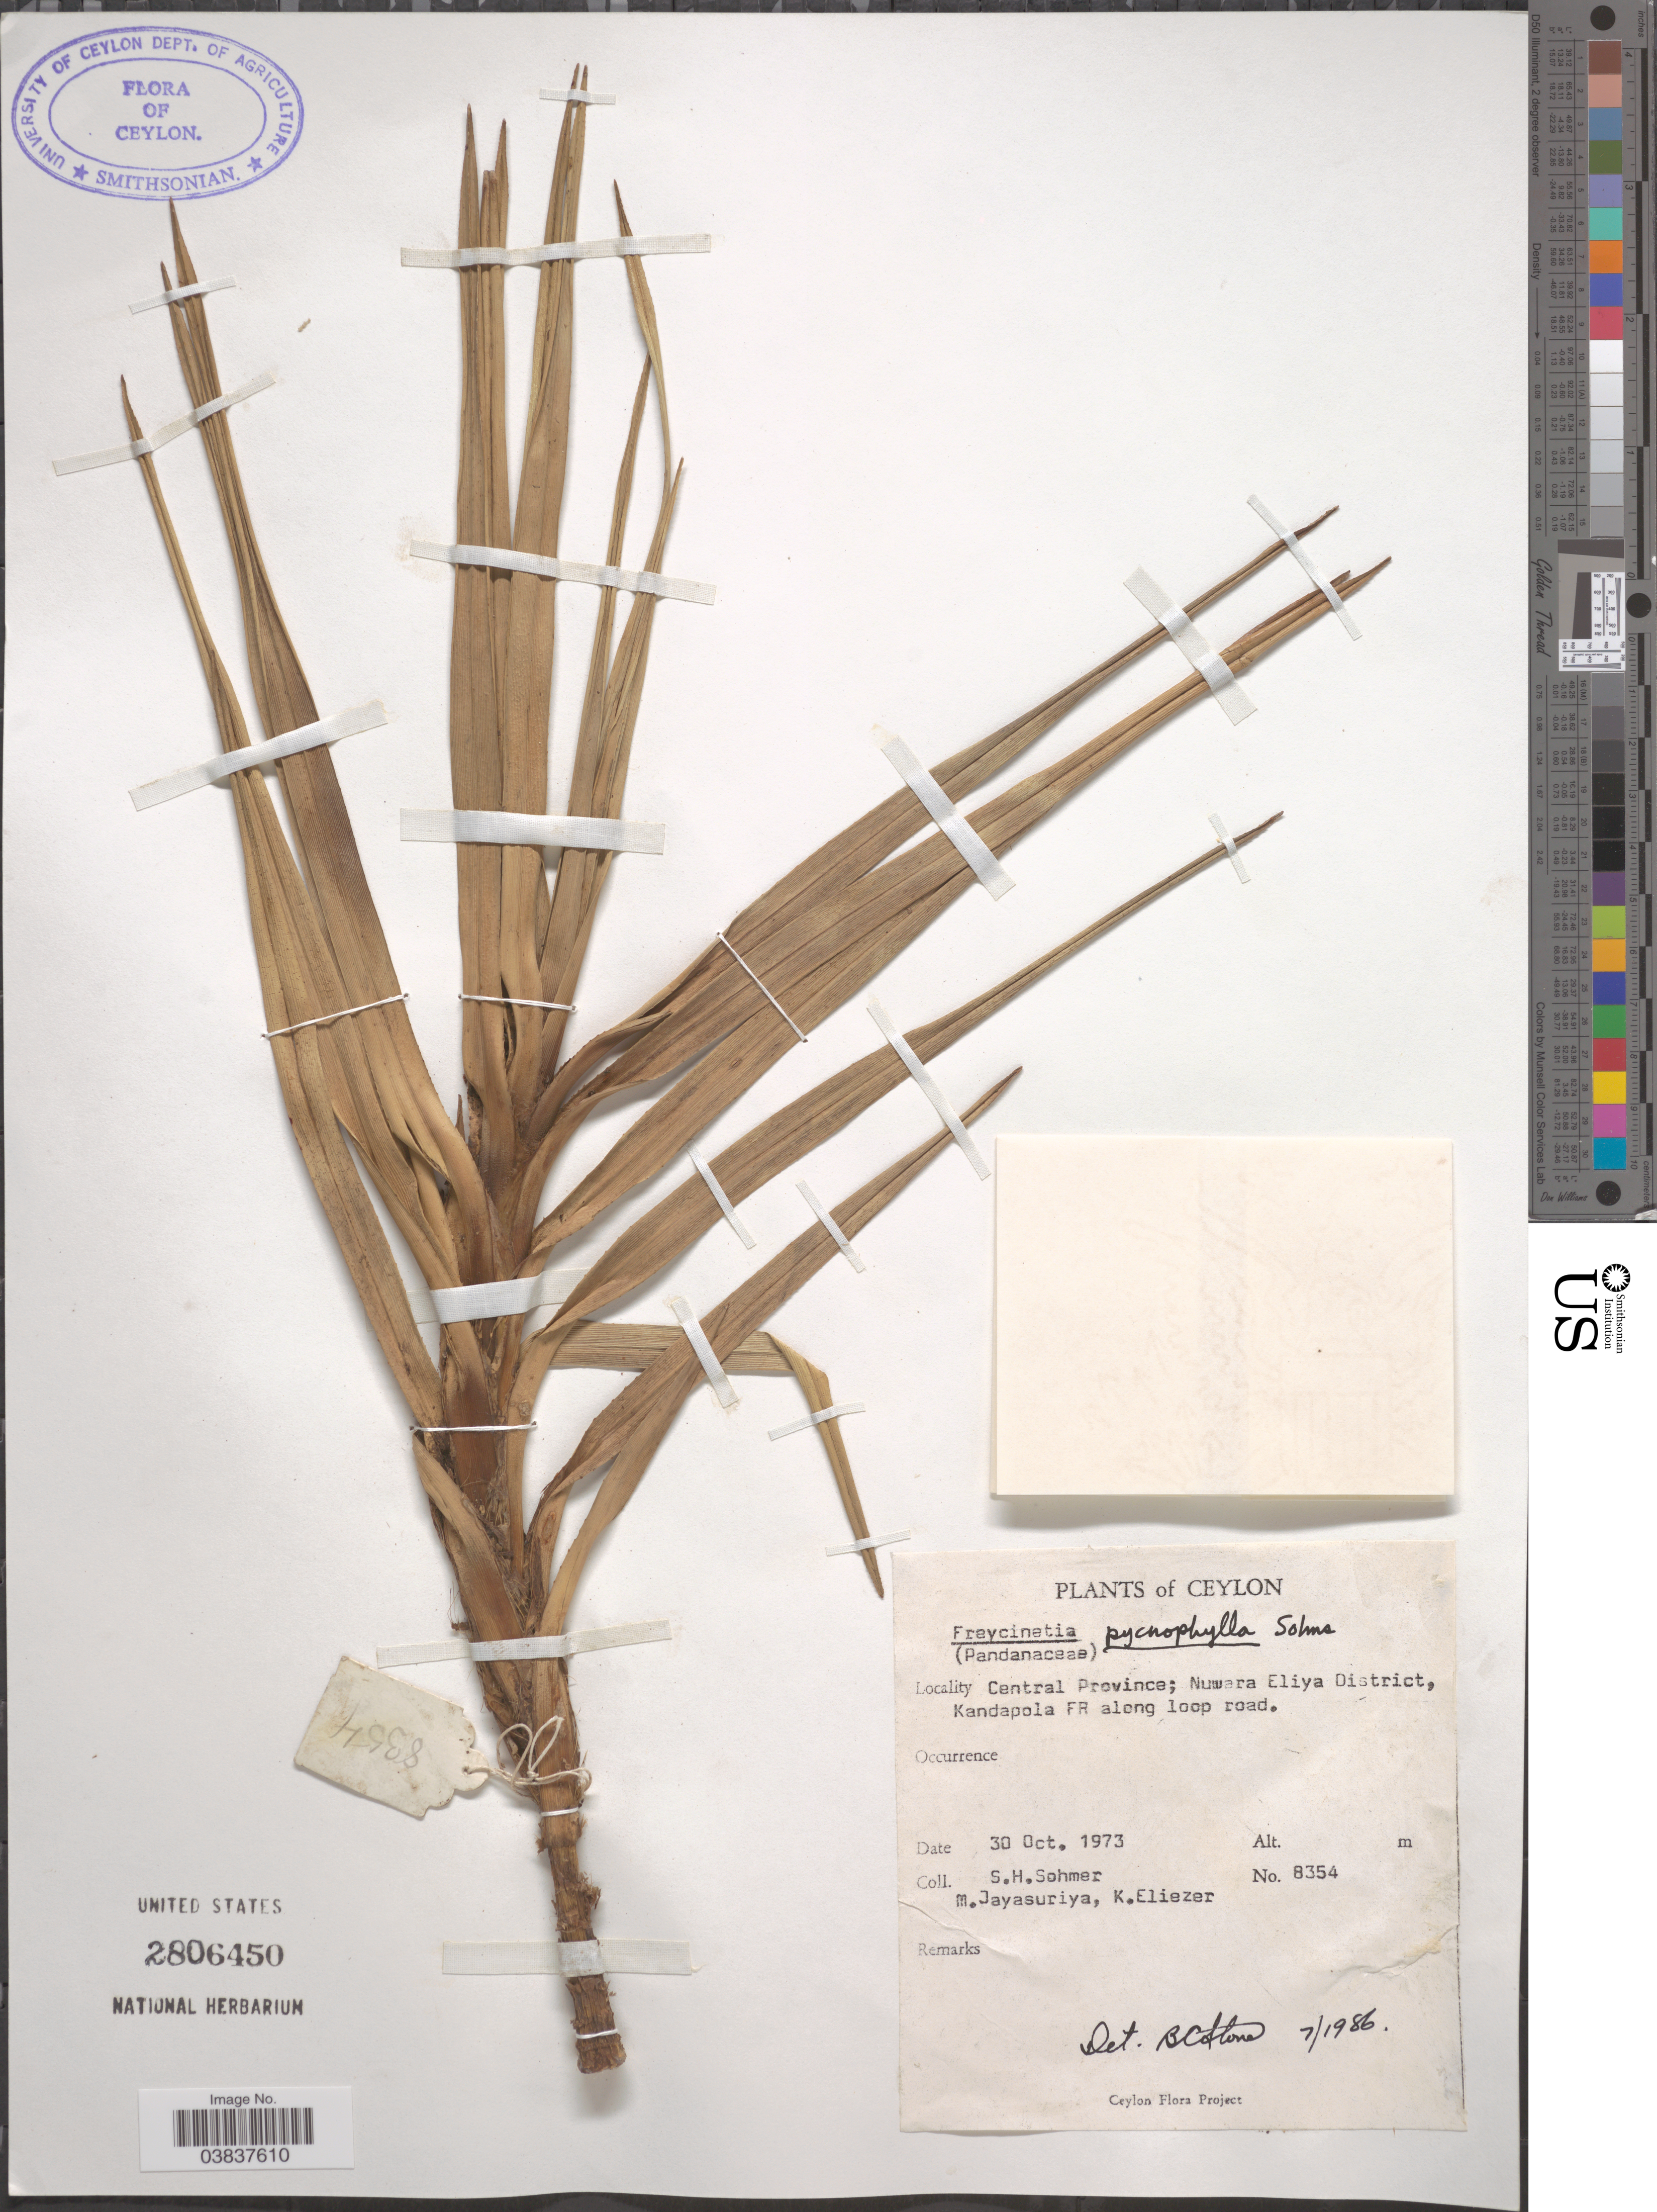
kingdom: Plantae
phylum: Tracheophyta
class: Liliopsida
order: Pandanales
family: Pandanaceae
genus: Freycinetia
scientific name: Freycinetia pycnocephala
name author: Solms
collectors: S. H. Sohmer, M. Jayasuriya & K. Eliezer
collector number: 8354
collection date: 1973-10-30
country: Sri Lanka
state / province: Central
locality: Ceylon. Nuwara Eliya District, Kandapola FR along loop road.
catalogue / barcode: US 2806450